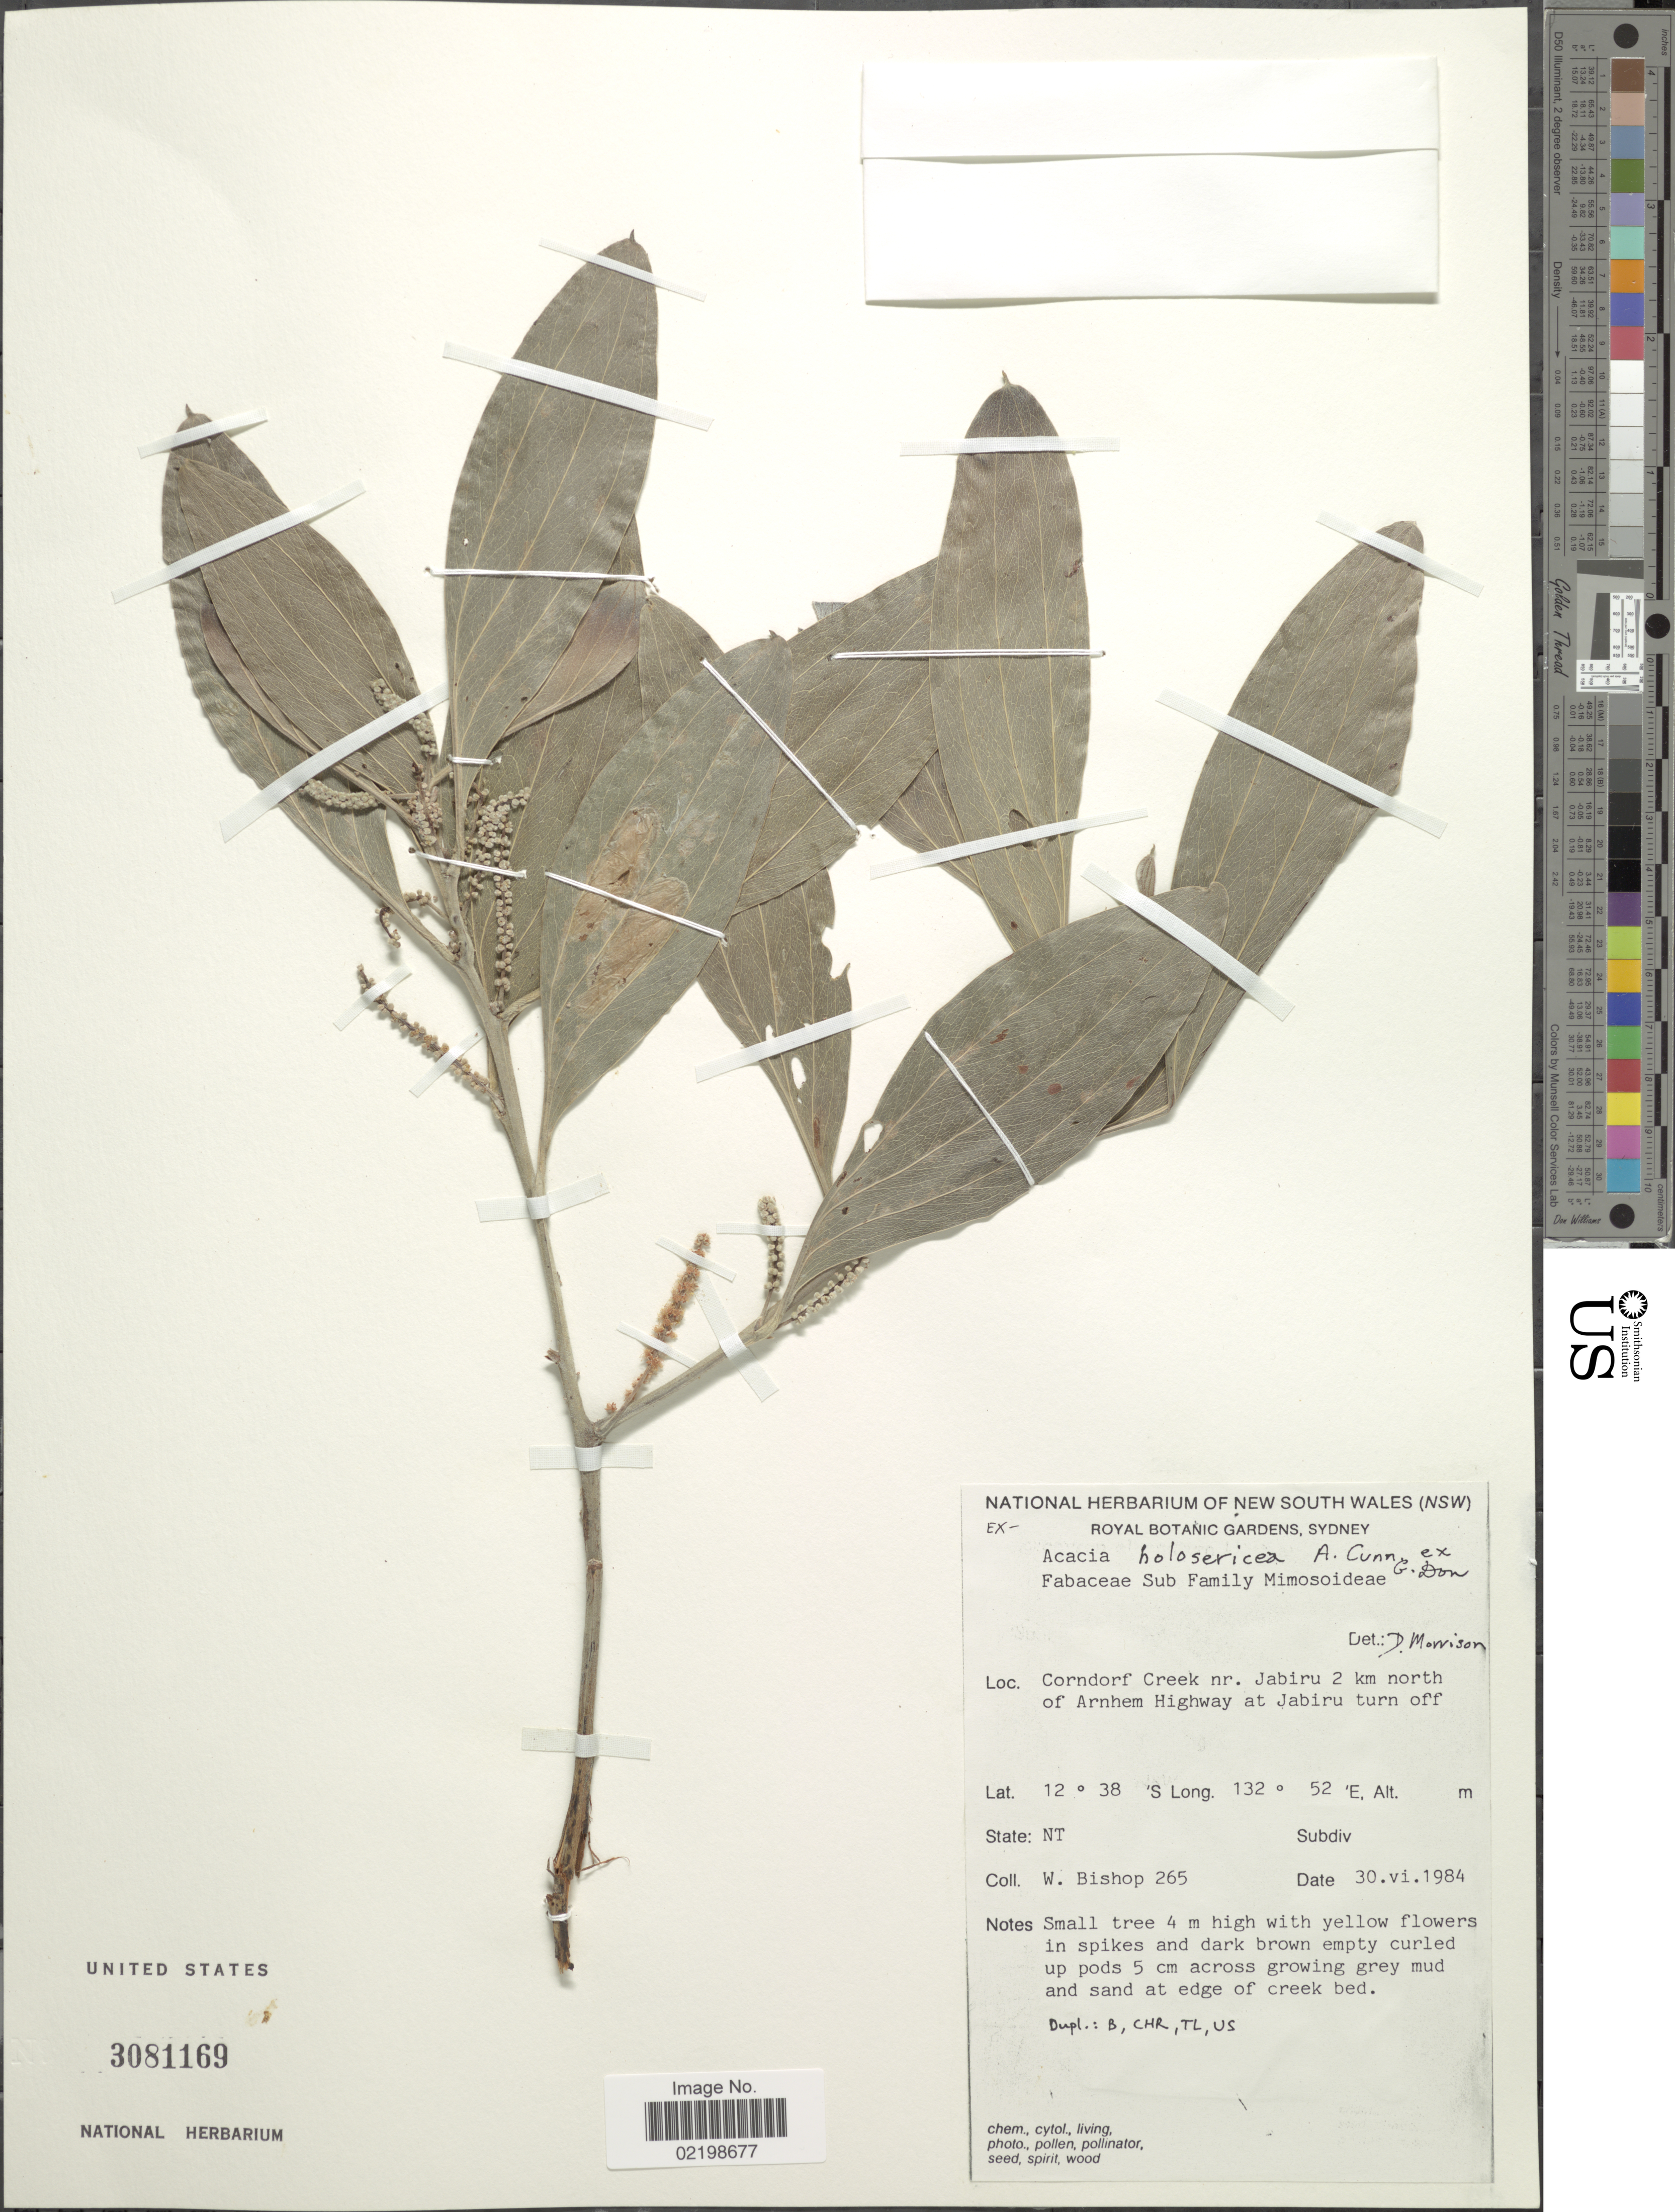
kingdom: Plantae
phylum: Tracheophyta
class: Magnoliopsida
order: Fabales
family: Fabaceae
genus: Acacia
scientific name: Acacia holosericea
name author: A. Cunn. ex Don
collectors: W. Bishop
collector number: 265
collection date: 1984-06-30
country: Australia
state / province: Northern Territory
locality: Corndorf Creek nr. Jabiru 2 km north of Arnhem Highway at Jabiru turm off. State: NT.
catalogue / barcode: US 3081169